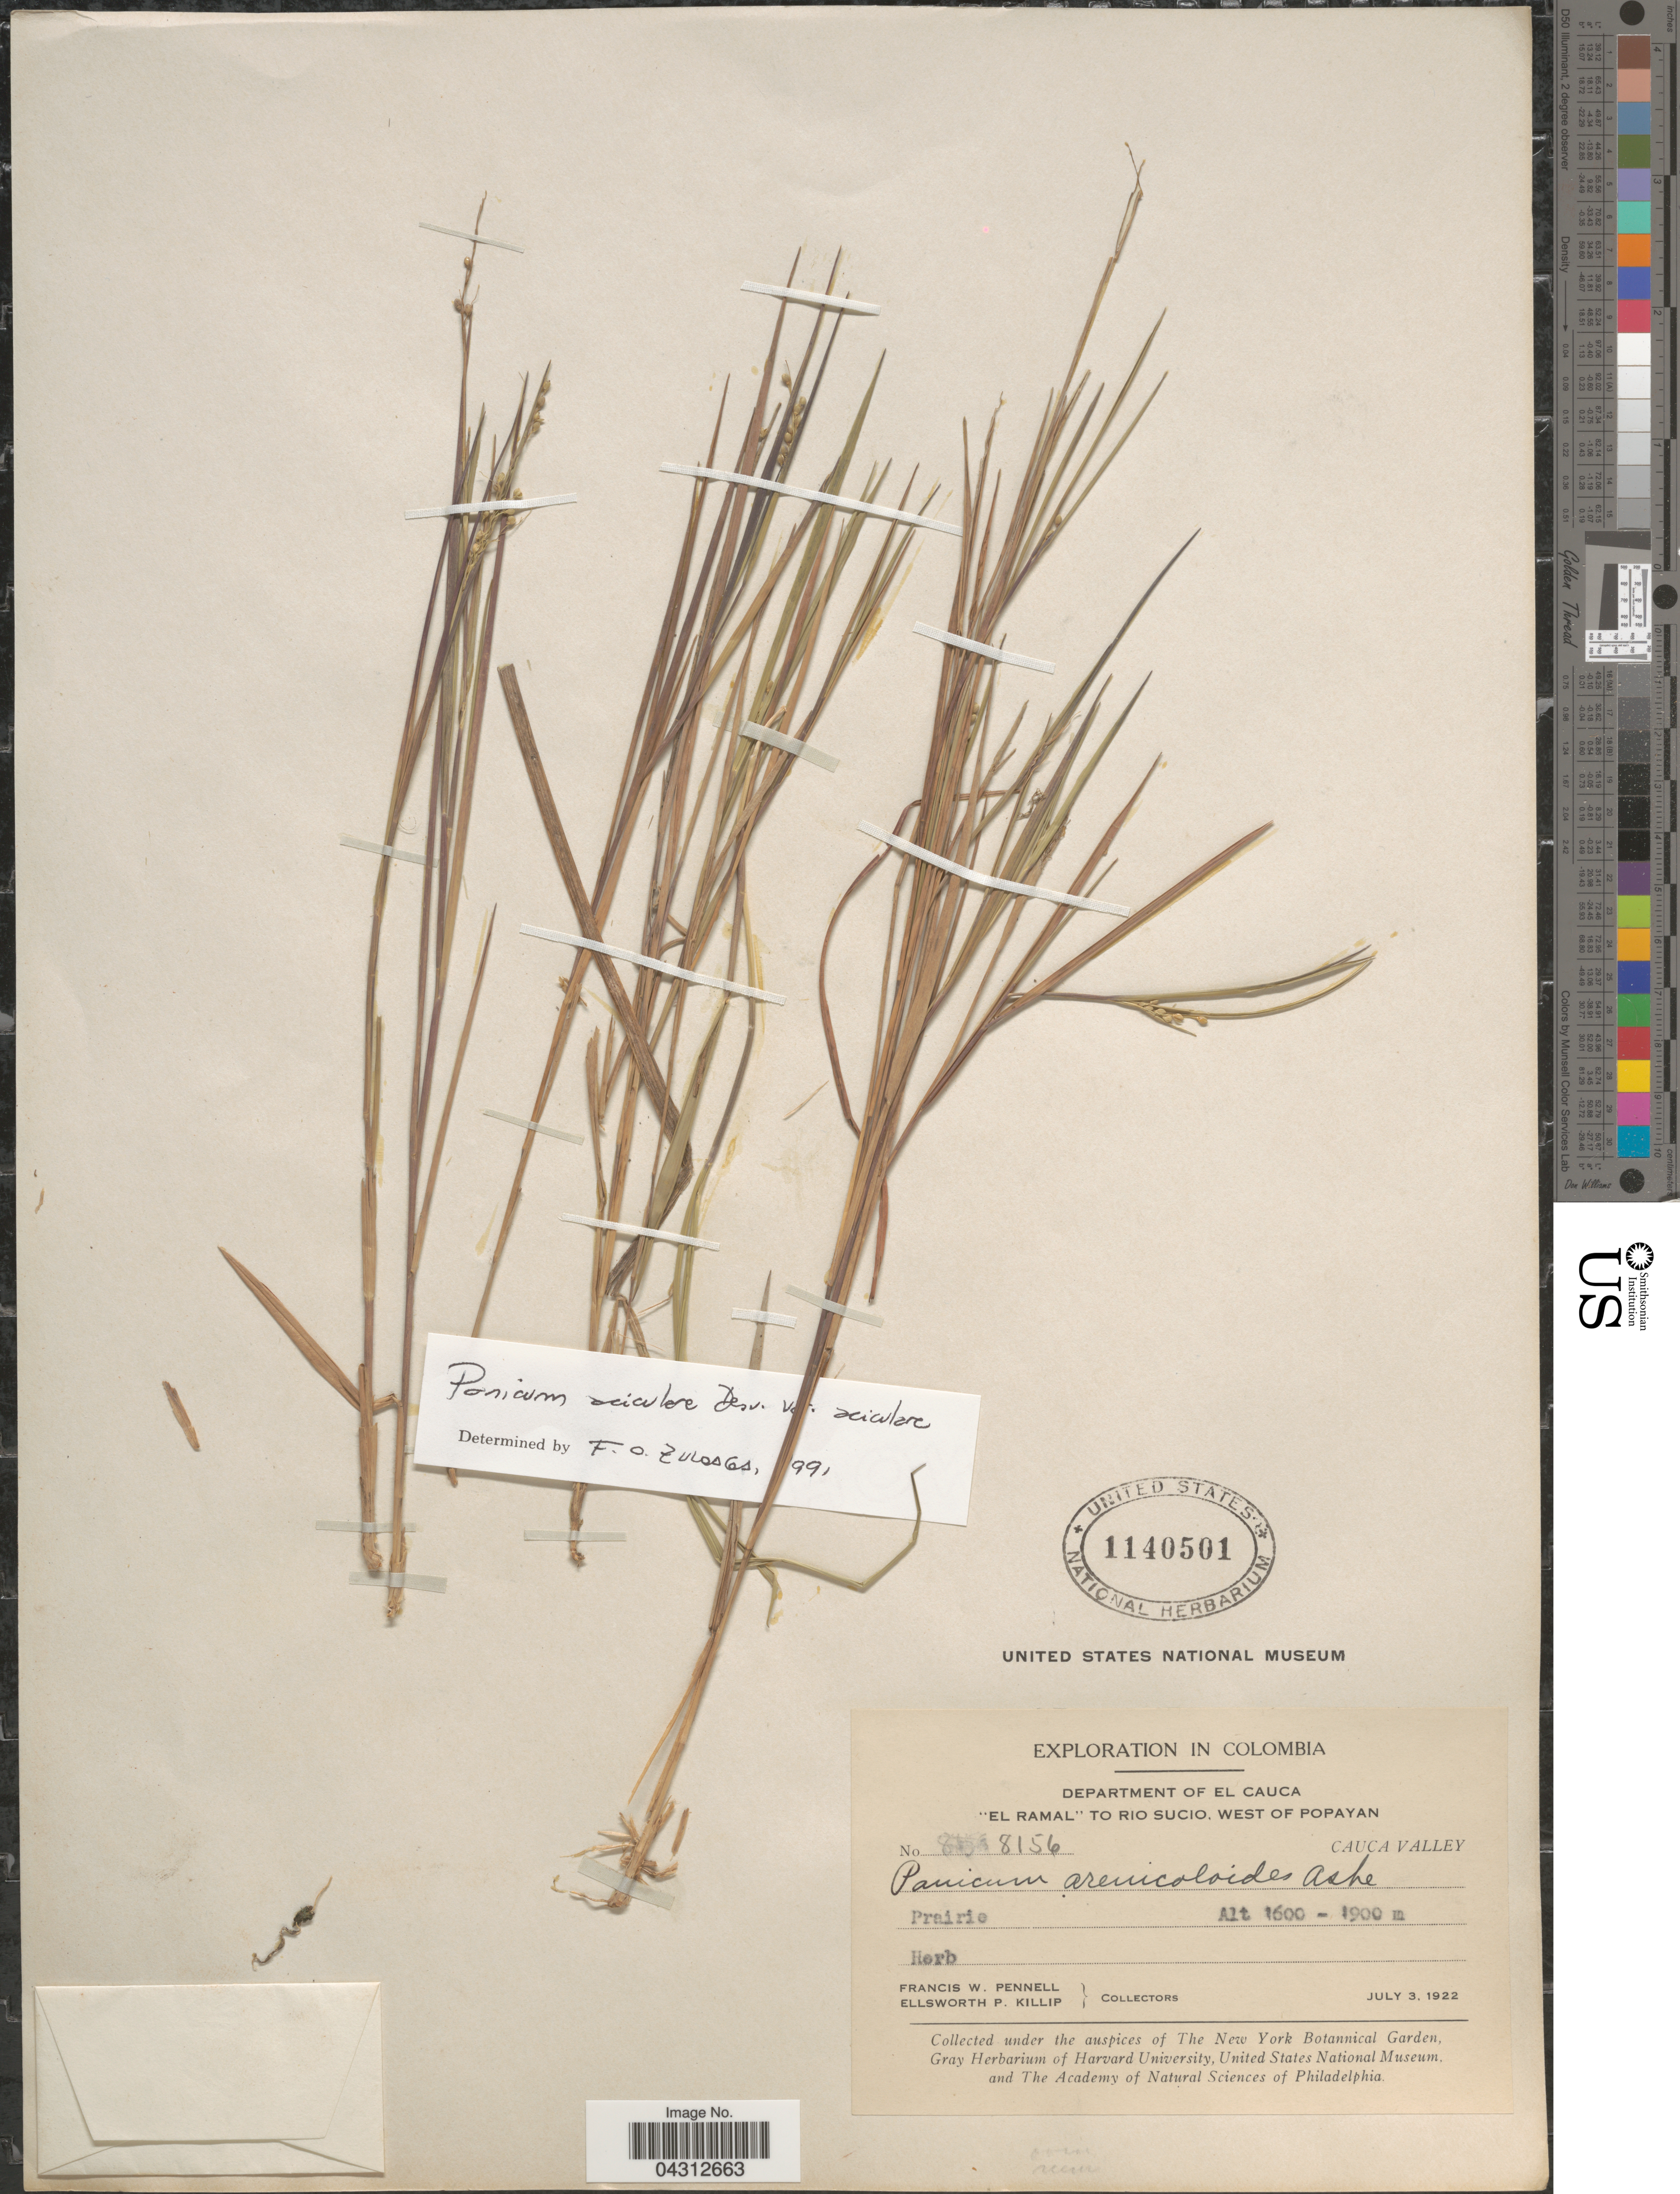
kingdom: Plantae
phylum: Tracheophyta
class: Liliopsida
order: Poales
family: Poaceae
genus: Dichanthelium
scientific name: Dichanthelium aciculare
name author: (Desv. ex Poir.) Gould & C.A. Clark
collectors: F. W. Pennell & E. P. Killip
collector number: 8156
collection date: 1922-07-03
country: Colombia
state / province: Cauca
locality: Exploration in Colombia. Department of El Cauca. "El Ramal" to Rio Sucio, West of Popayan.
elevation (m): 1600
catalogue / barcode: US 1140501